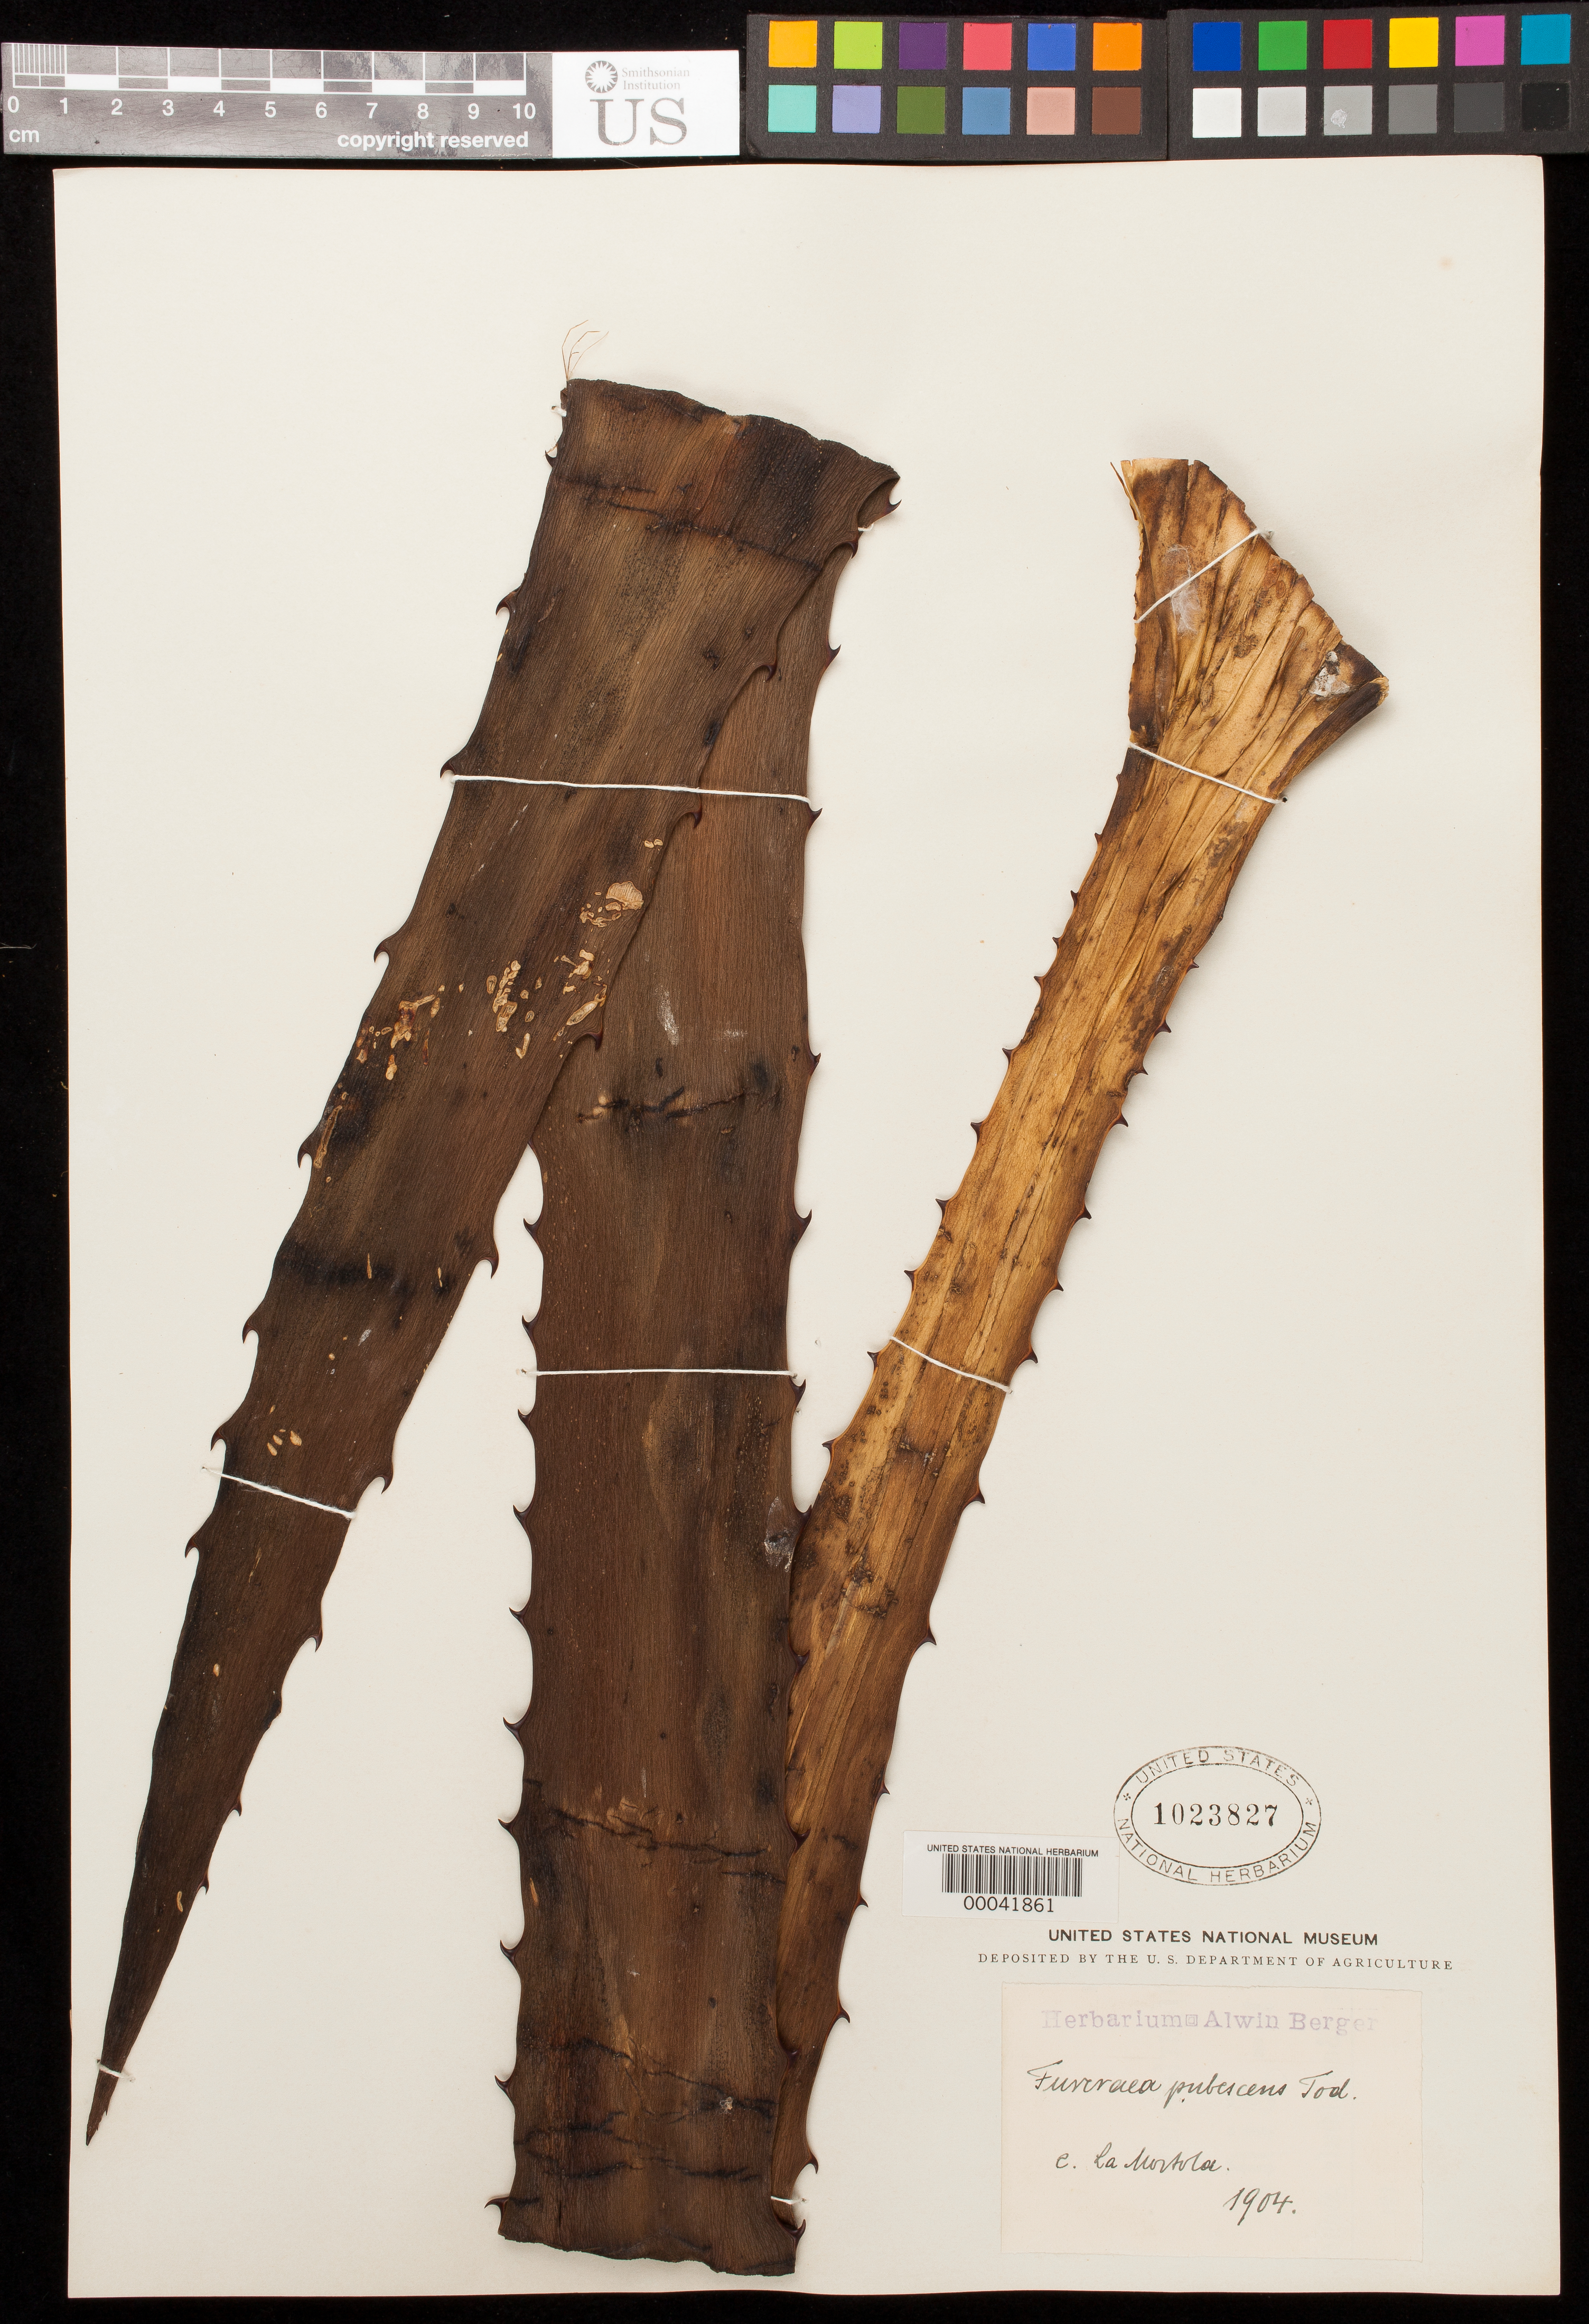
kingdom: Plantae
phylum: Tracheophyta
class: Liliopsida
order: Asparagales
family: Asparagaceae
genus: Furcraea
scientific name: Furcraea pubescens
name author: Tod.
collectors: A. Berger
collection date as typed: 1904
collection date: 1904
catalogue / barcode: US 1023827